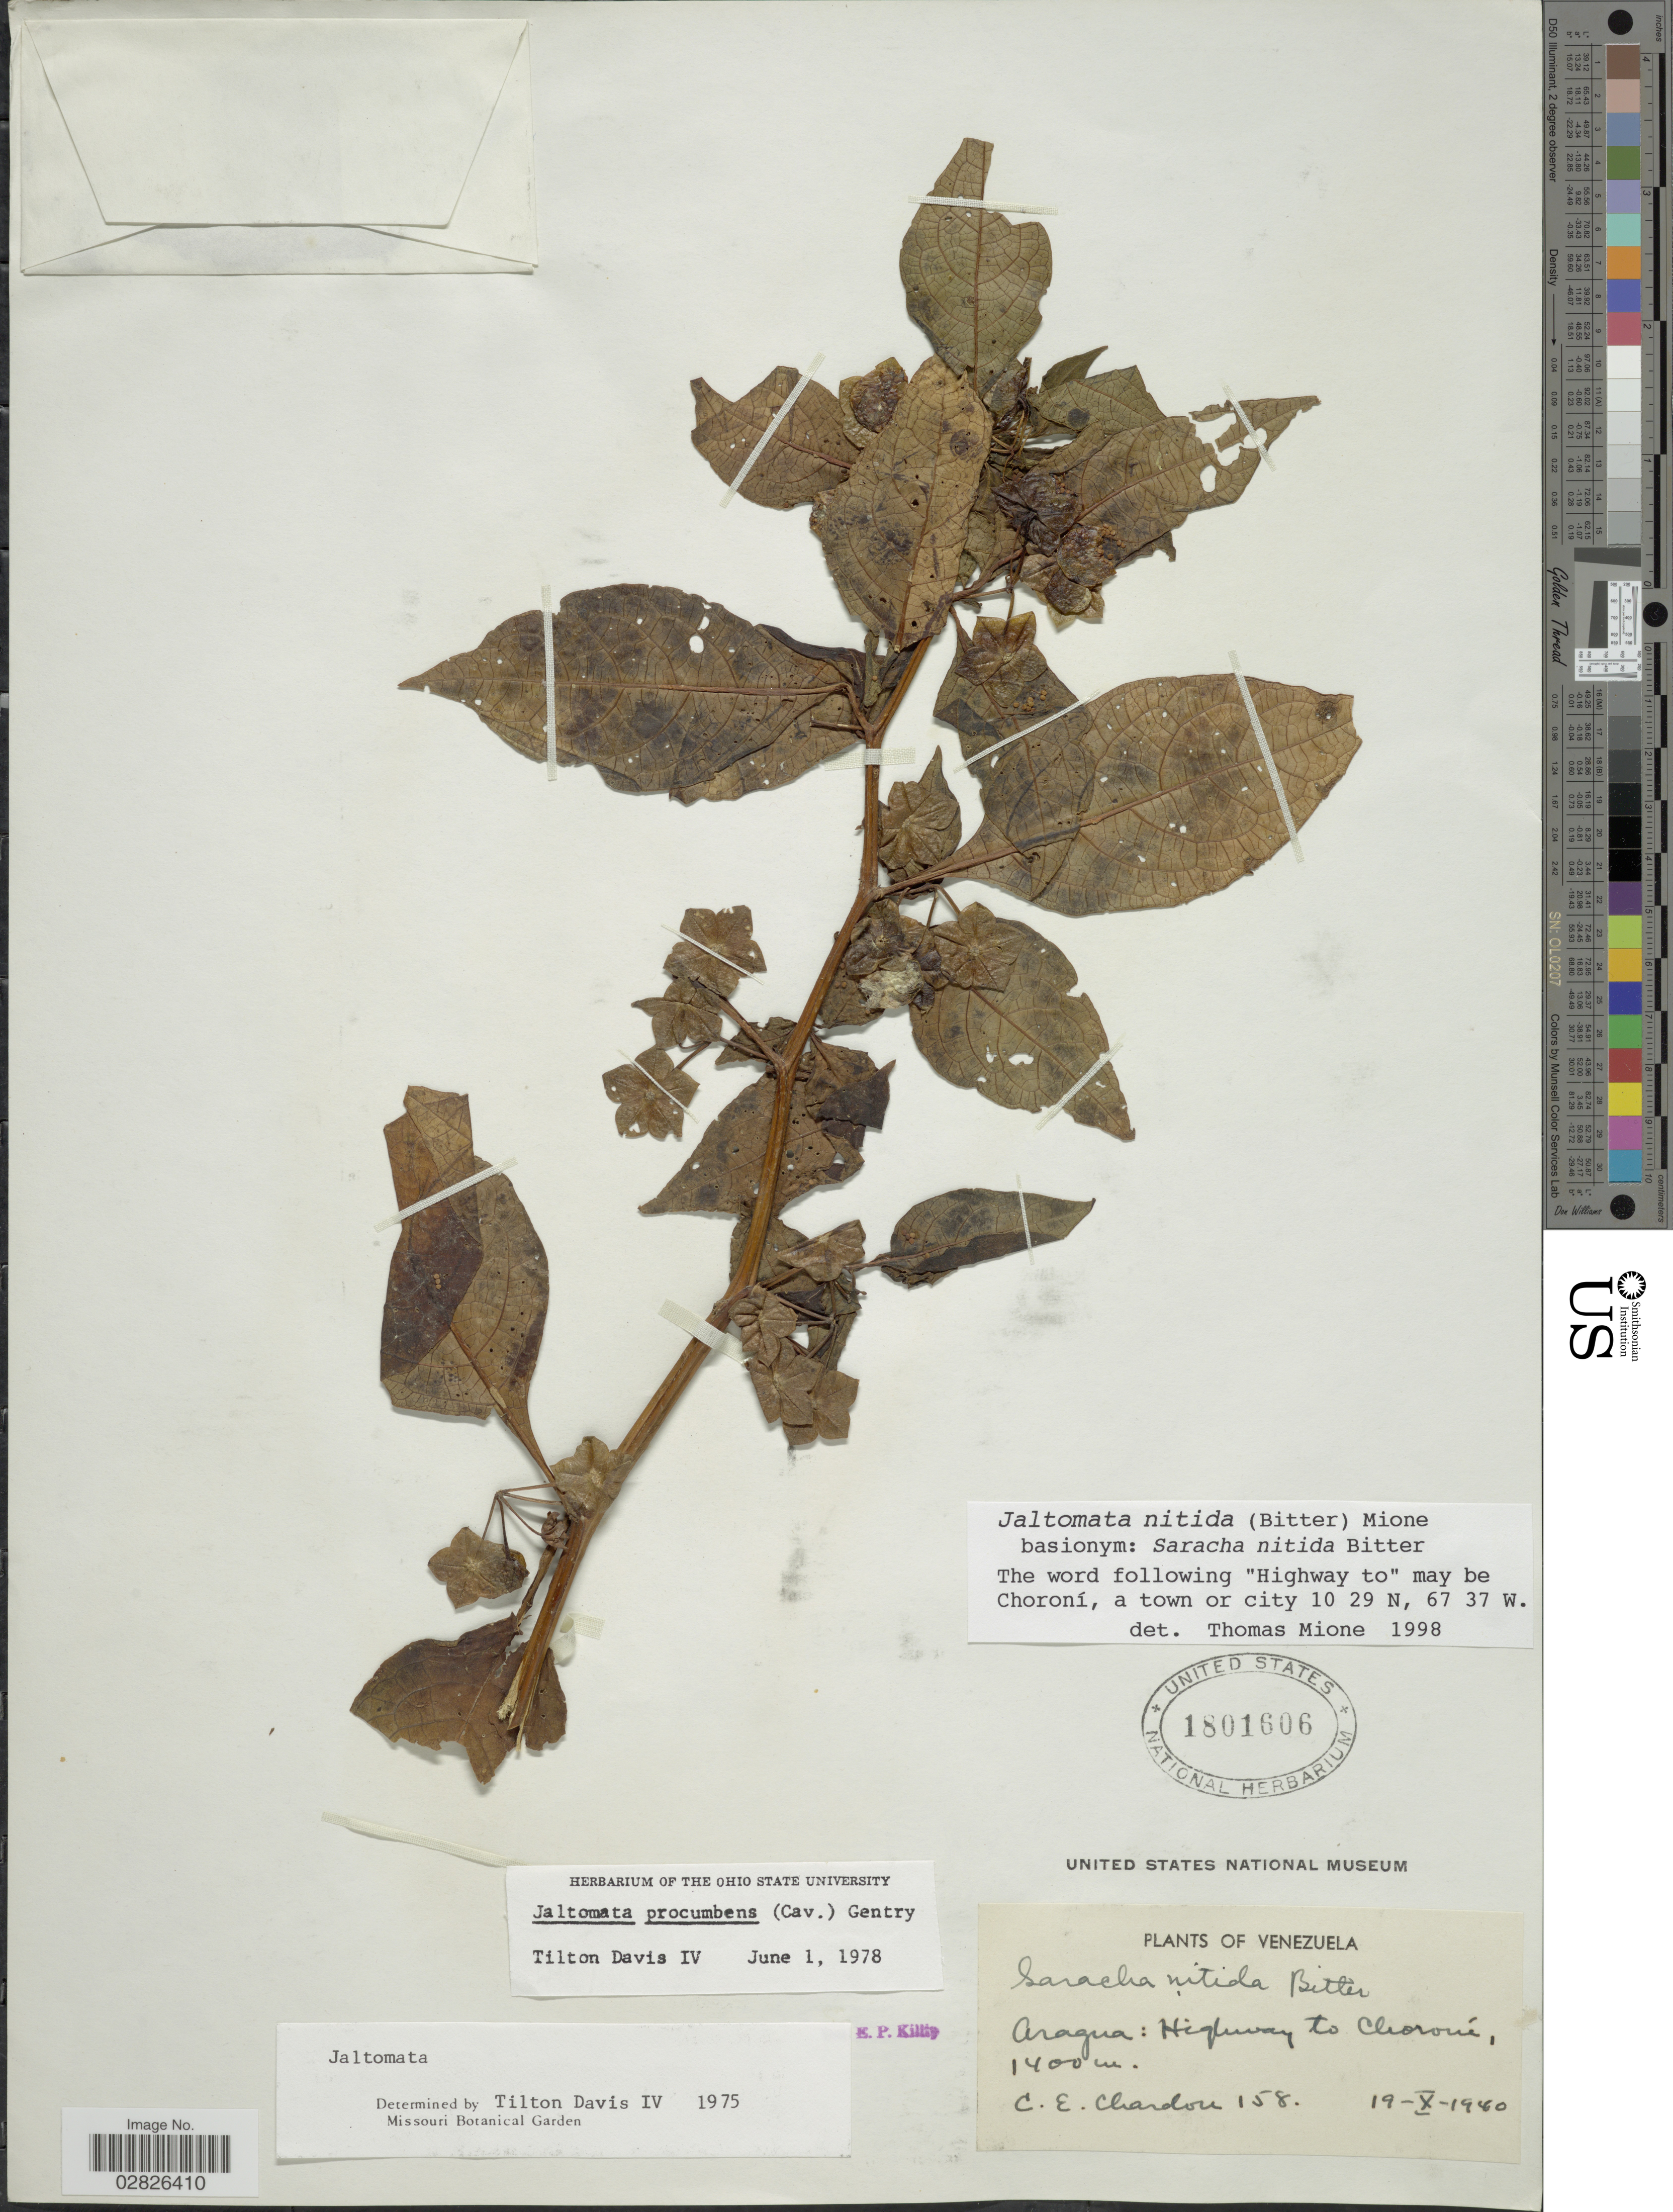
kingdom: Plantae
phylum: Tracheophyta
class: Magnoliopsida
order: Solanales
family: Solanaceae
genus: Jaltomata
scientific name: Jaltomata nitida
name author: (Bitter) Mione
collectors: C. Chardou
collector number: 158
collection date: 1940-10-19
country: Venezuela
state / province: Aragua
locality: Highway to Choroué.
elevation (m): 1400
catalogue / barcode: US 1801606